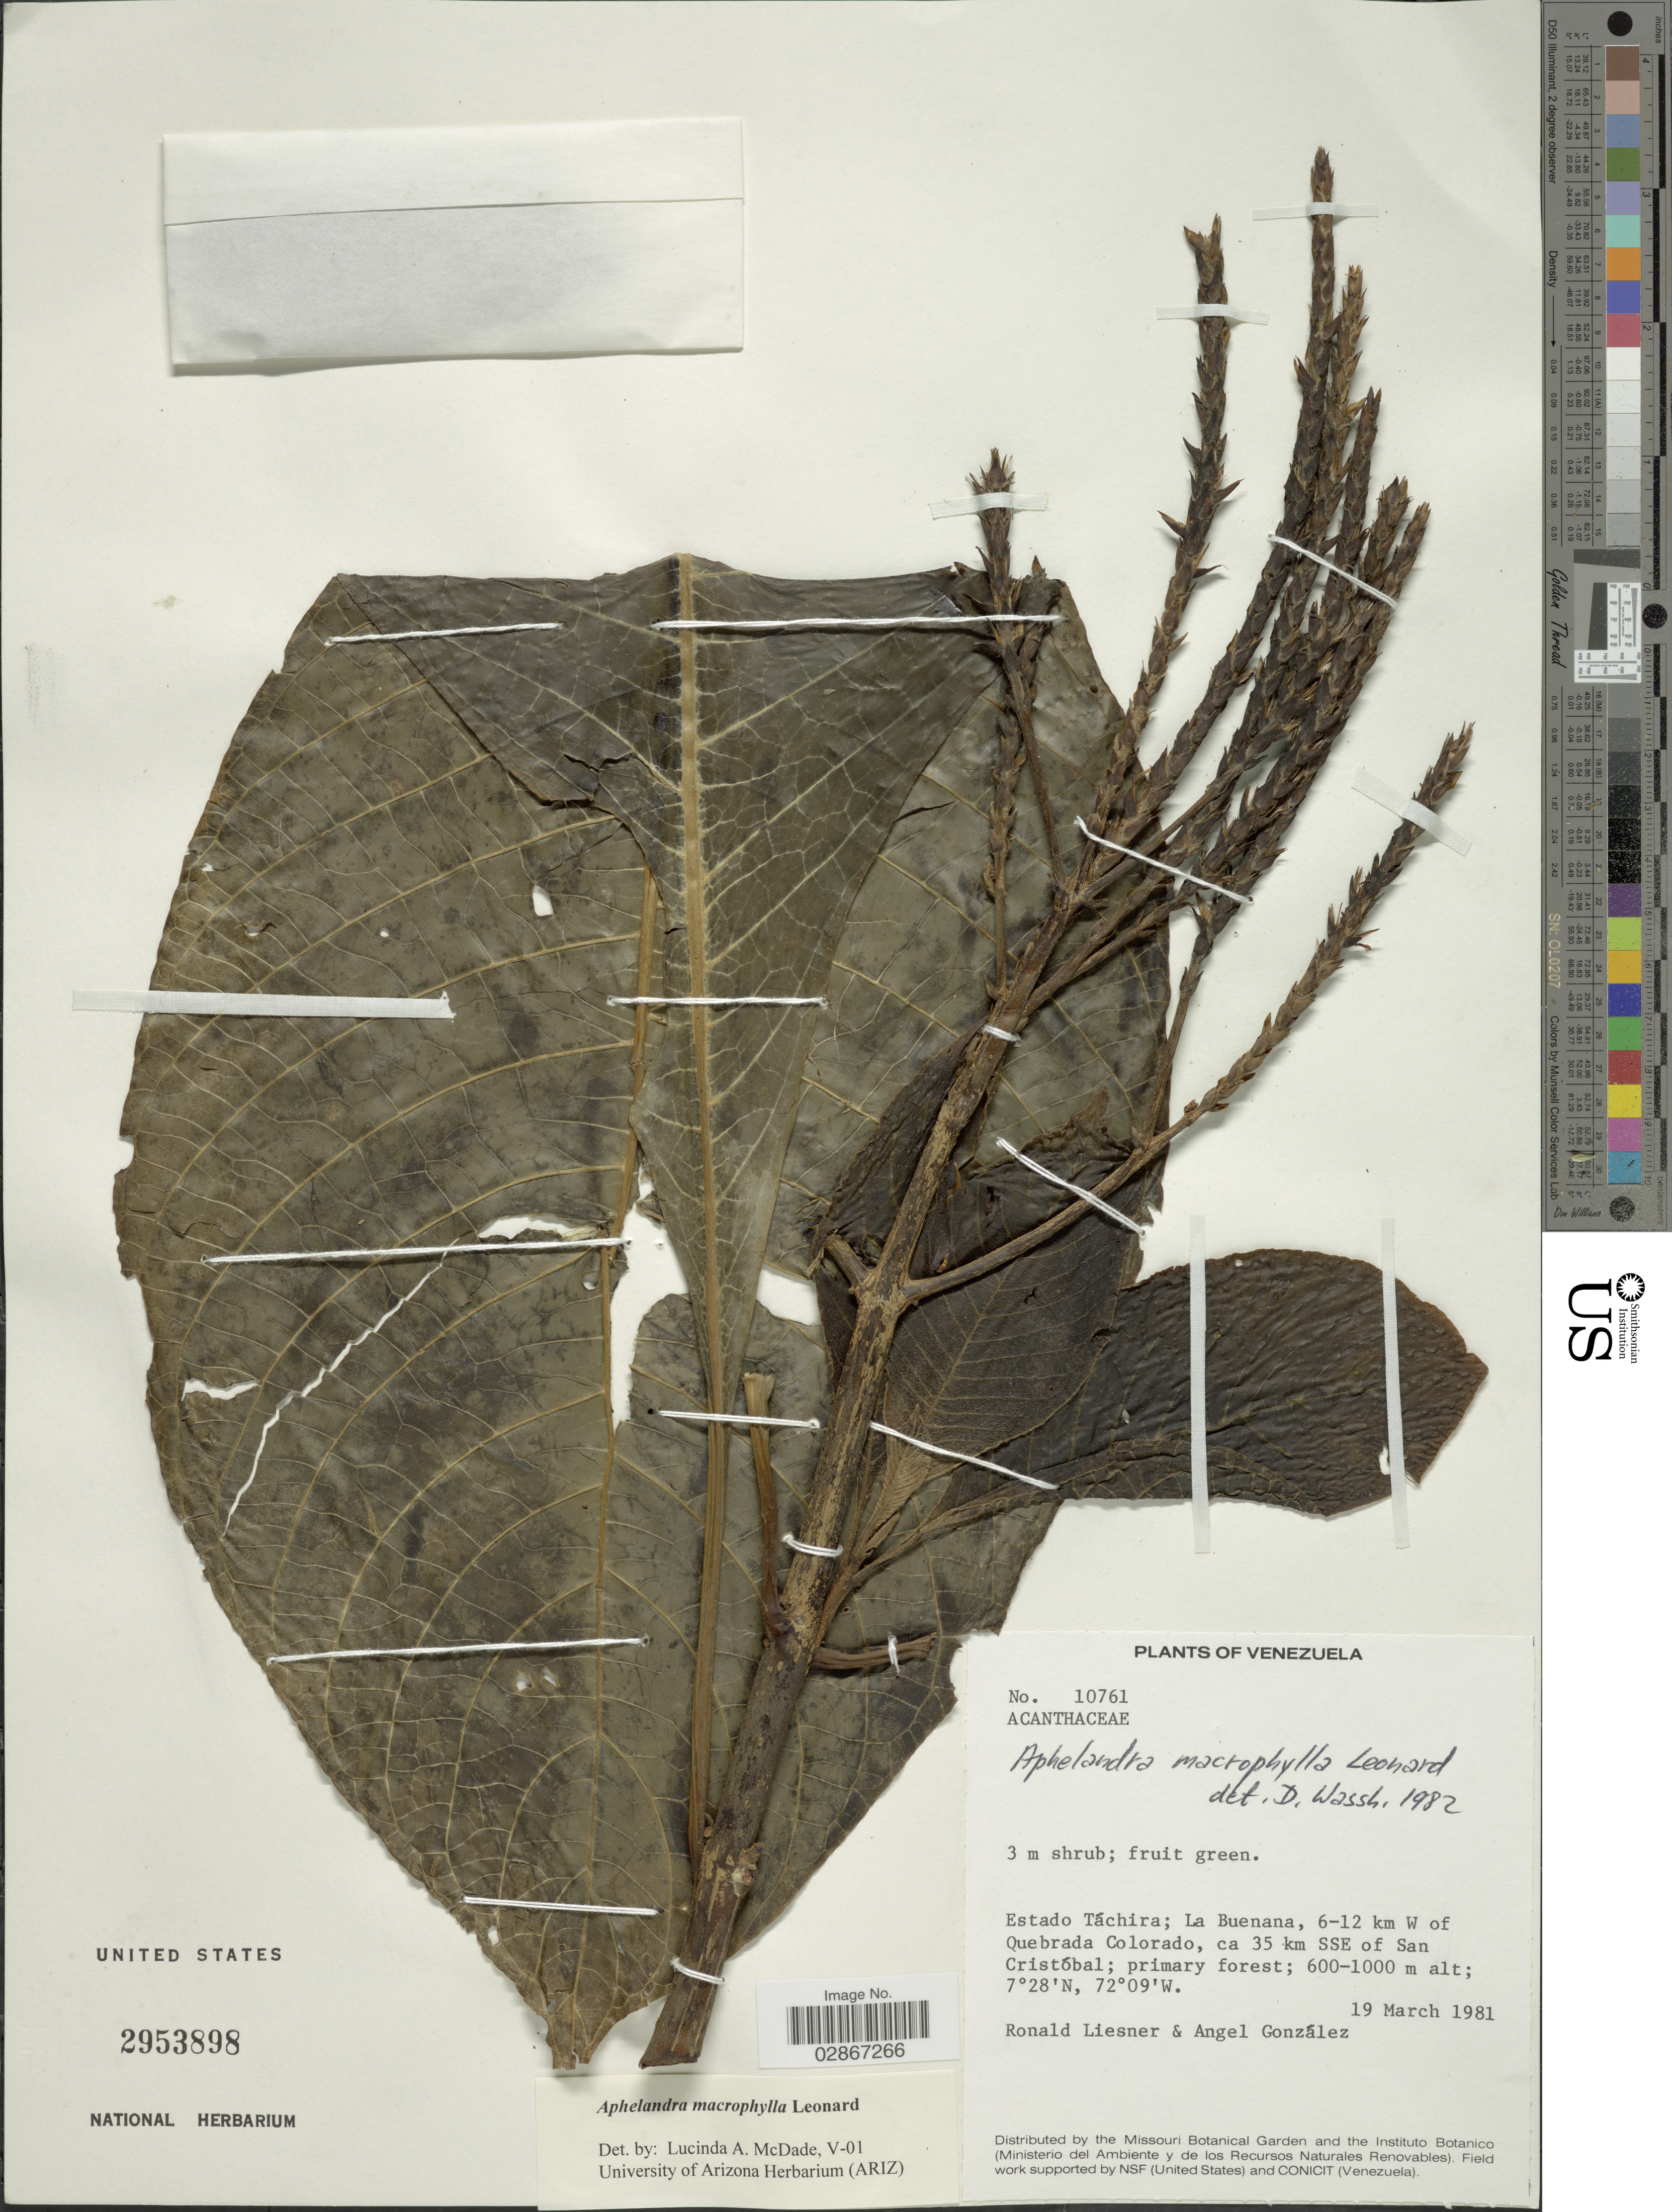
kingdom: Plantae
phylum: Tracheophyta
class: Magnoliopsida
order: Lamiales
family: Acanthaceae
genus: Aphelandra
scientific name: Aphelandra macrophylla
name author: Leonard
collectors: R. L. Liesner & A. C. González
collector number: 10761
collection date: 1981-03-19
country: Venezuela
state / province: Tachira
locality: La Buenana, 6-12 km W of Quebrada Colorado, ca 35 km SSE of San Cristóbal.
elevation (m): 600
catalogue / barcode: US 2953898